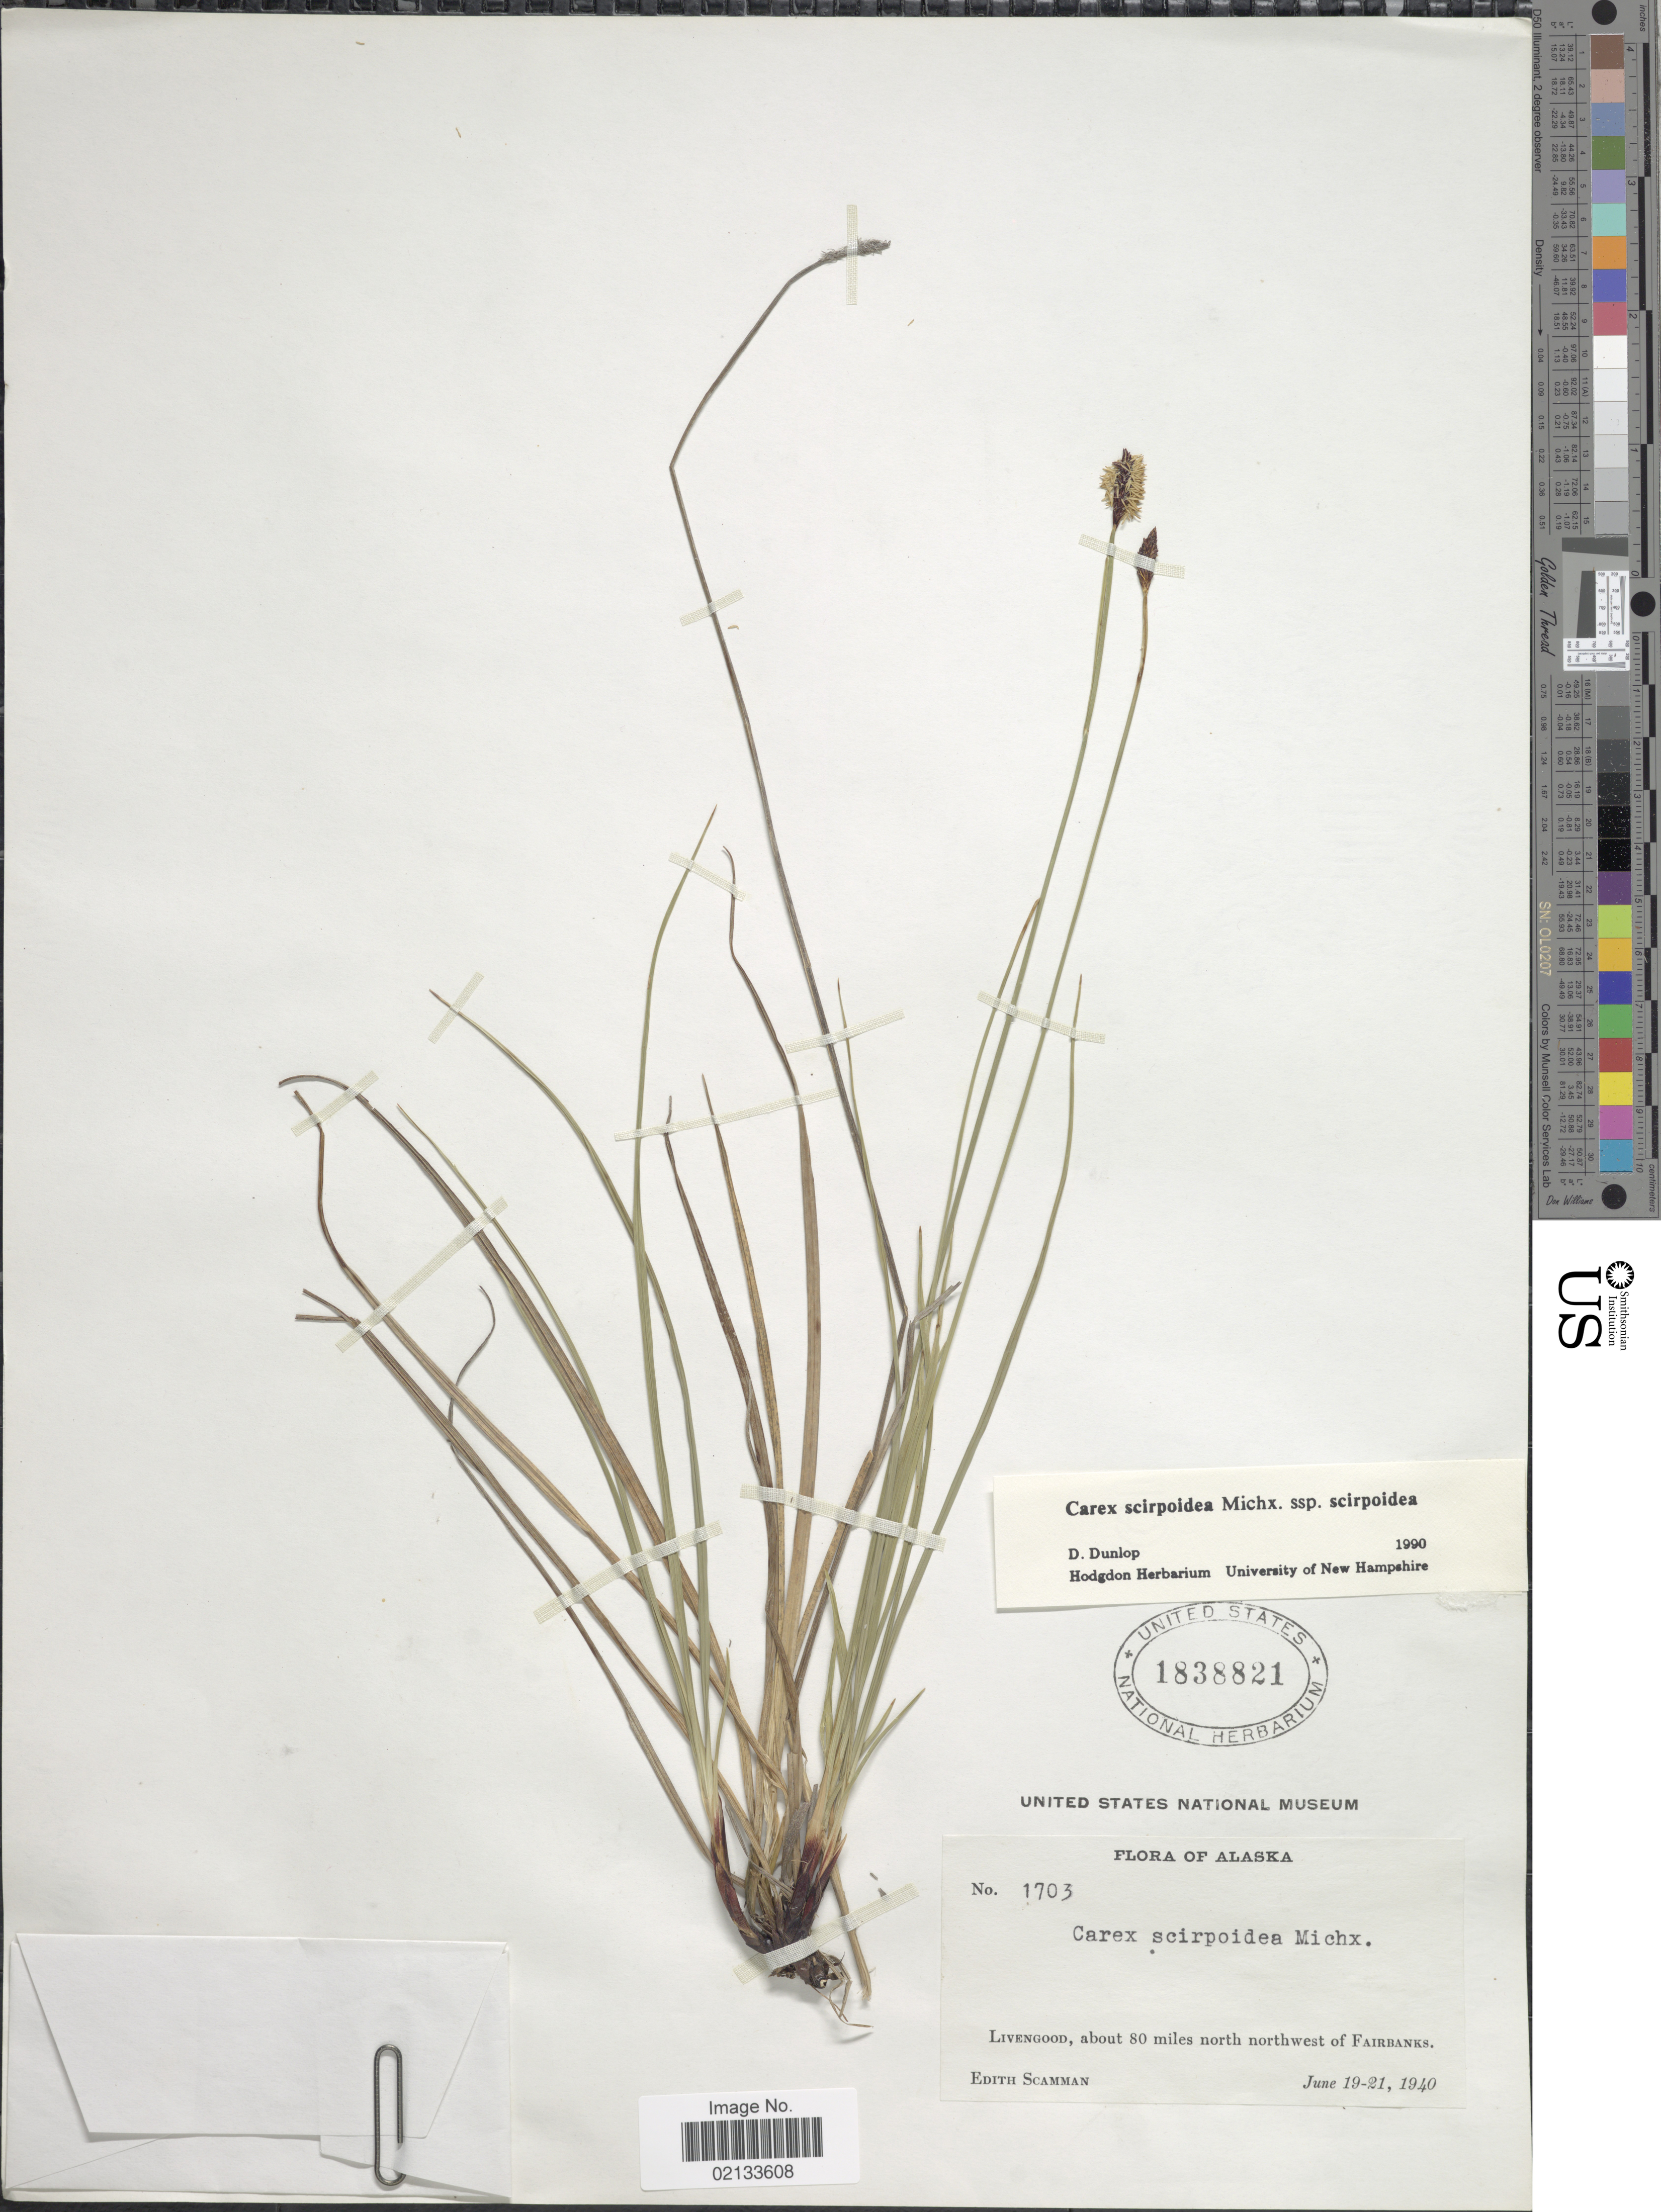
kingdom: Plantae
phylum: Tracheophyta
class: Liliopsida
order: Poales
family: Cyperaceae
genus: Carex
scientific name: Carex scirpoidea subsp. scirpoidea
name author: Michx.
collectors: E. Scamman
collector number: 1703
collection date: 1940-06-19/1940-06-21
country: United States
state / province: Alaska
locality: Livengood, about 80 miles north northwest of Fairbanks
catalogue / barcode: US 1838821